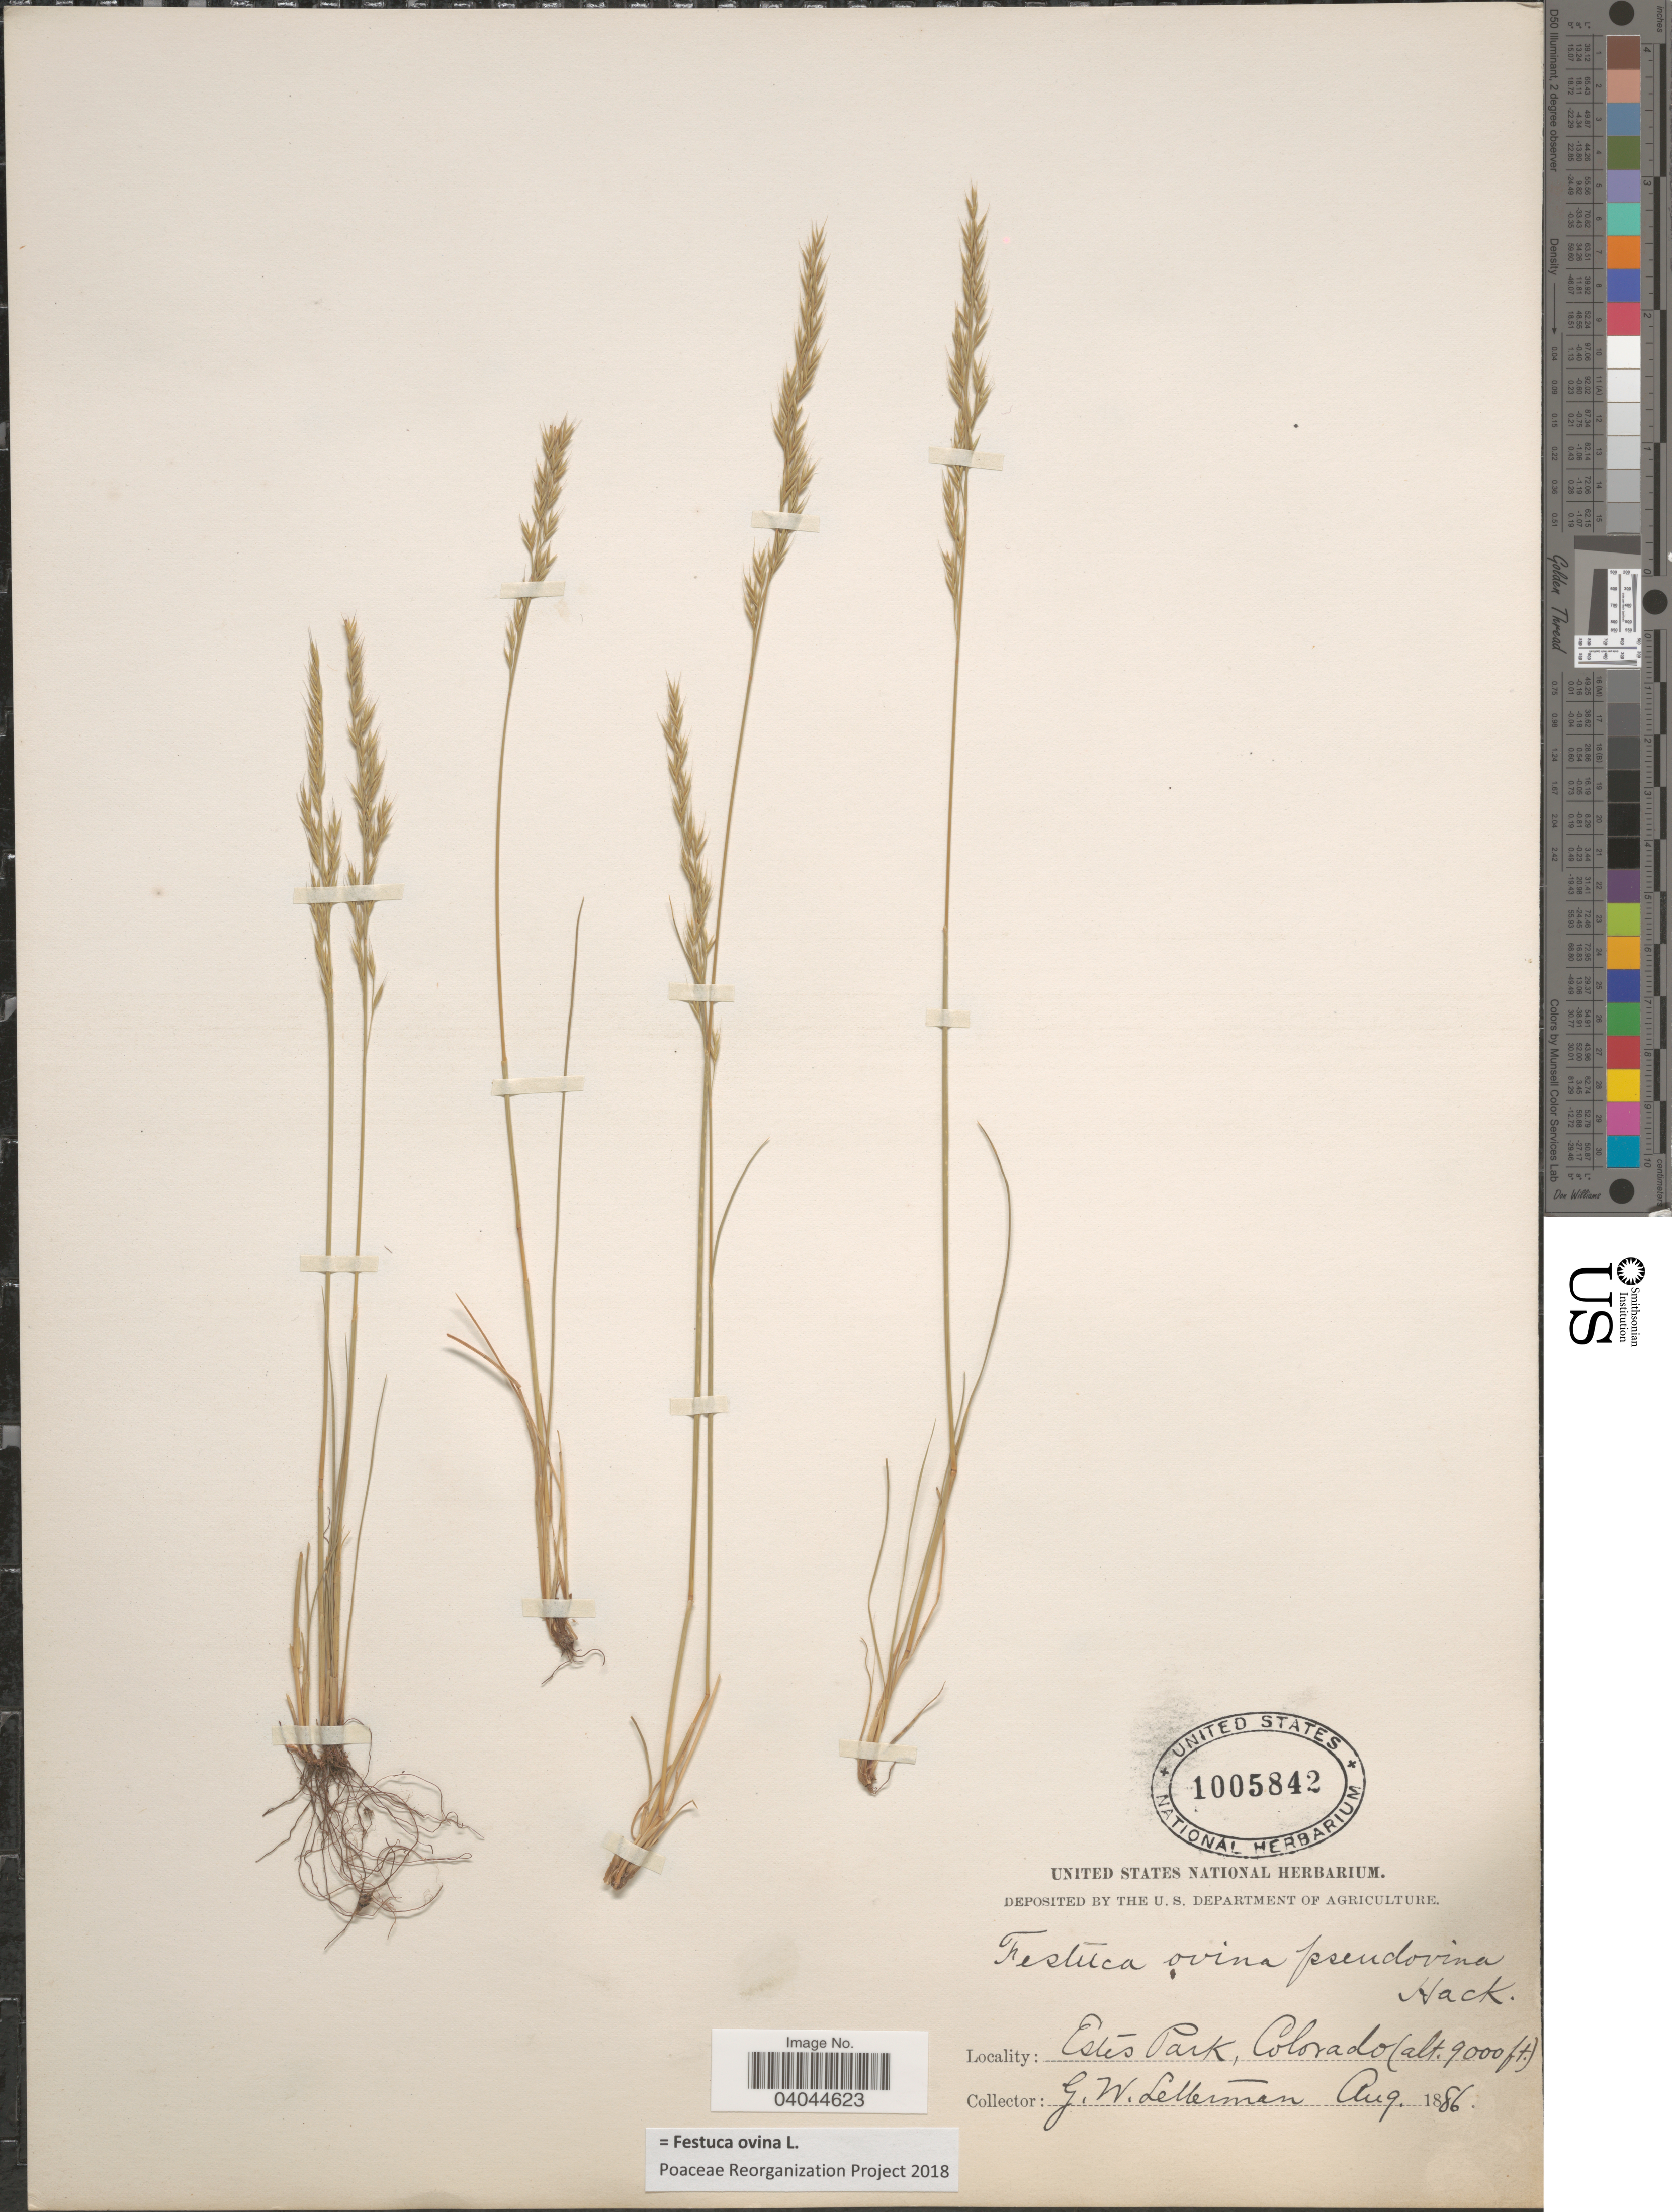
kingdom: Plantae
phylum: Tracheophyta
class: Liliopsida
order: Poales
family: Poaceae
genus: Festuca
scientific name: Festuca ovina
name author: L.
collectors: G. W. Letterman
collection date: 1886-08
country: United States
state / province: Colorado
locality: Estes Park.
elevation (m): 2743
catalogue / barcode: US 1005842